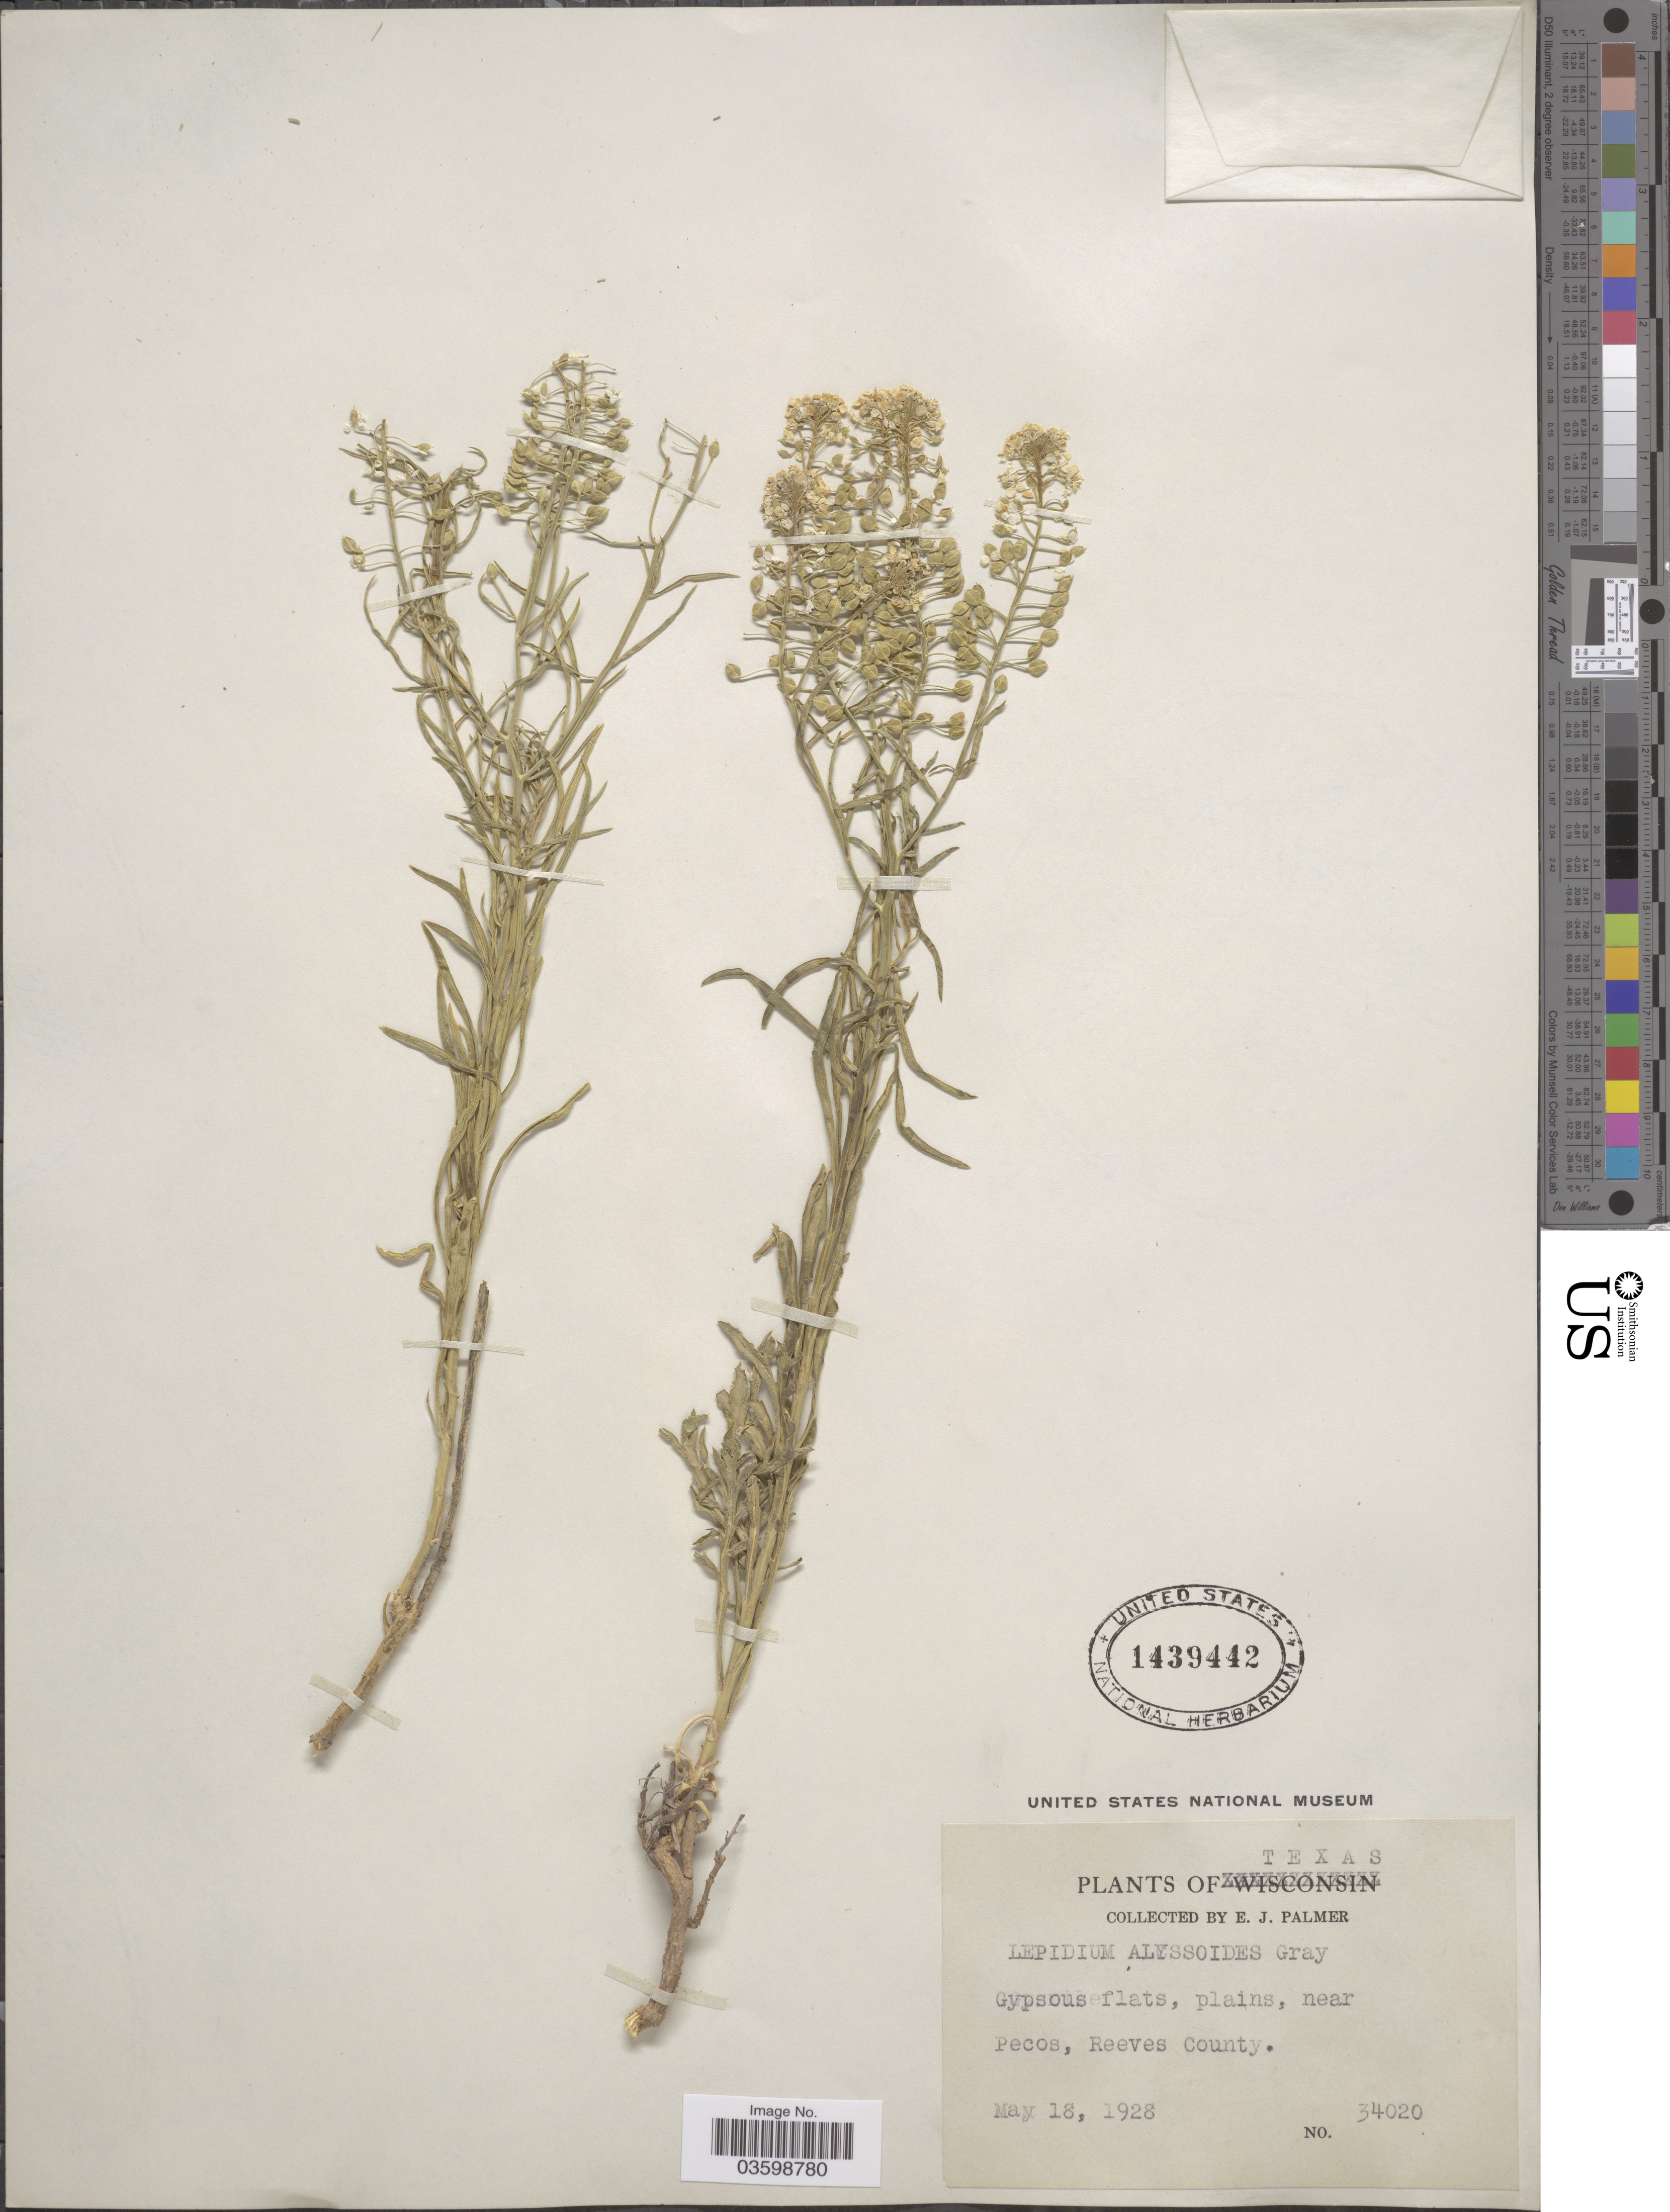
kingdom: Plantae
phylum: Tracheophyta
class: Magnoliopsida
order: Brassicales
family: Brassicaceae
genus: Lepidium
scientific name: Lepidium montanum var. alyssoides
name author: (A. Gray) M.E. Jones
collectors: E. J. Palmer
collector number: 34020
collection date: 1928-05-18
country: United States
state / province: Texas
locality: Gypsous flats, plains, near Pecos, Reeves County.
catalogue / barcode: US 1439442